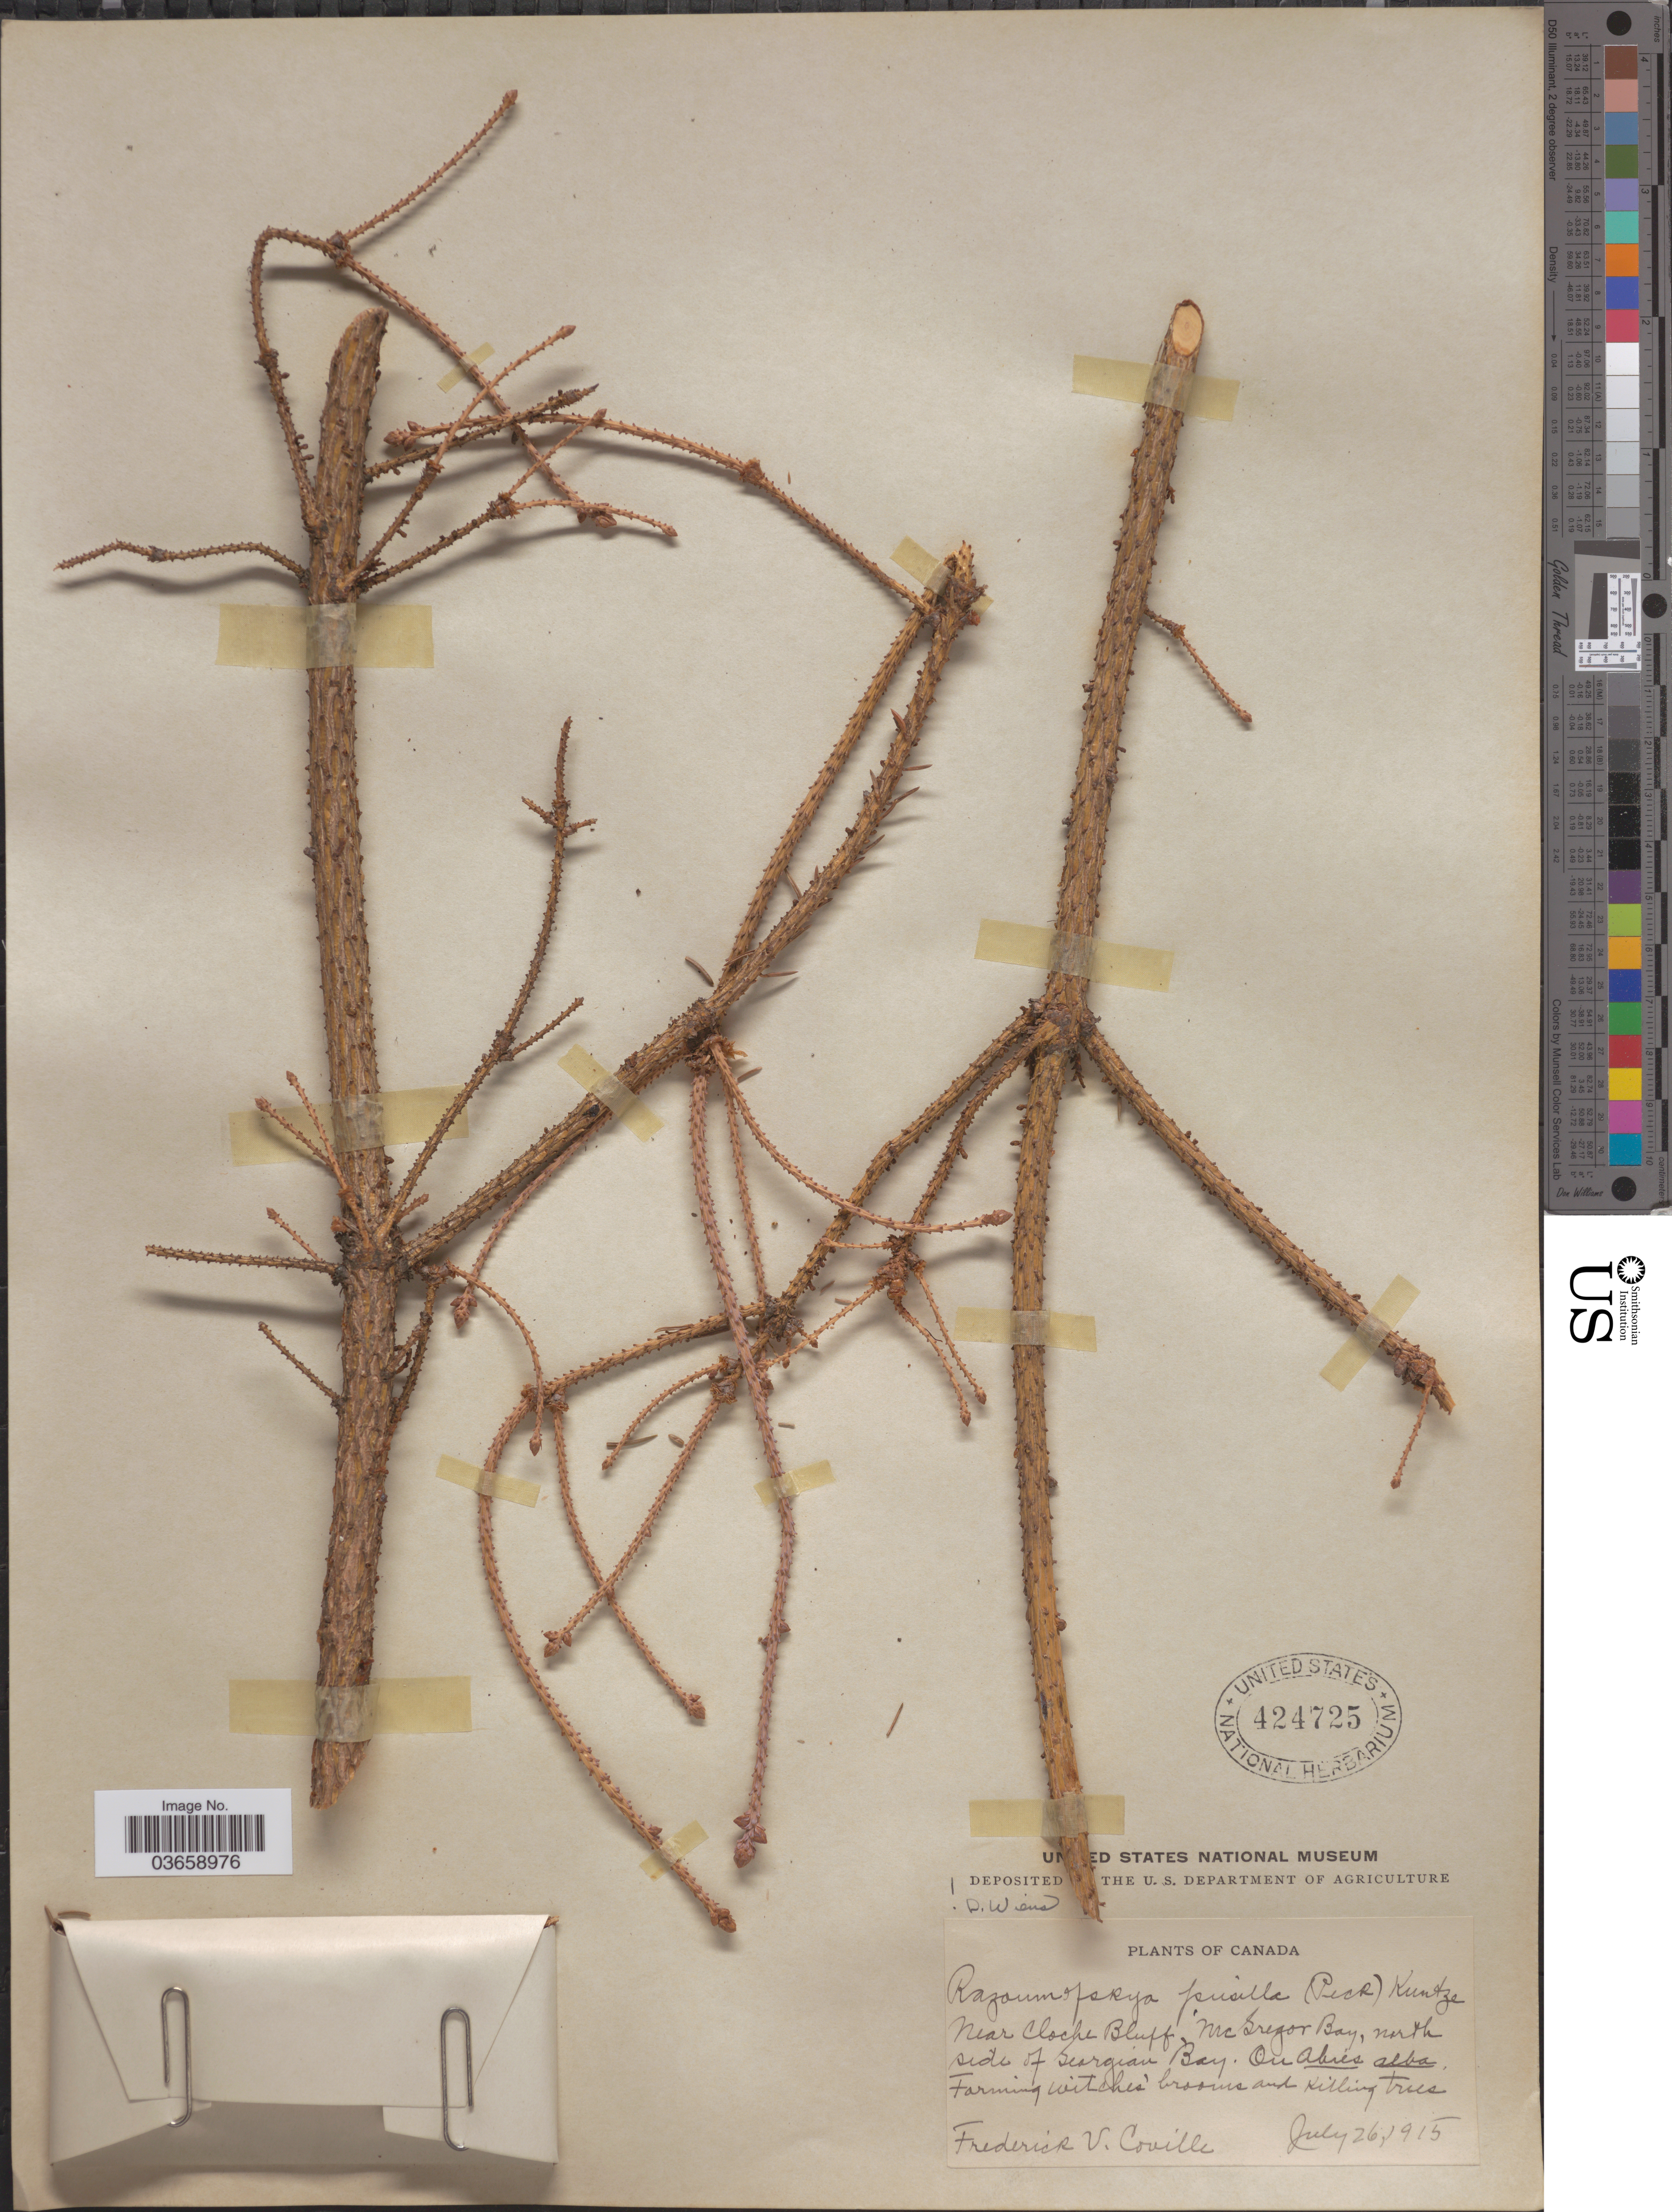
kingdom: Plantae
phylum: Tracheophyta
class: Magnoliopsida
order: Santalales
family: Viscaceae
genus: Arceuthobium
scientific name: Arceuthobium pusillum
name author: Peck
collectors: F. V. Coville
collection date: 1915-07-26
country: Canada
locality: Near Cloche Bluff, McGregor Bay, north side of Georgian Bay.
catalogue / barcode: US 424725